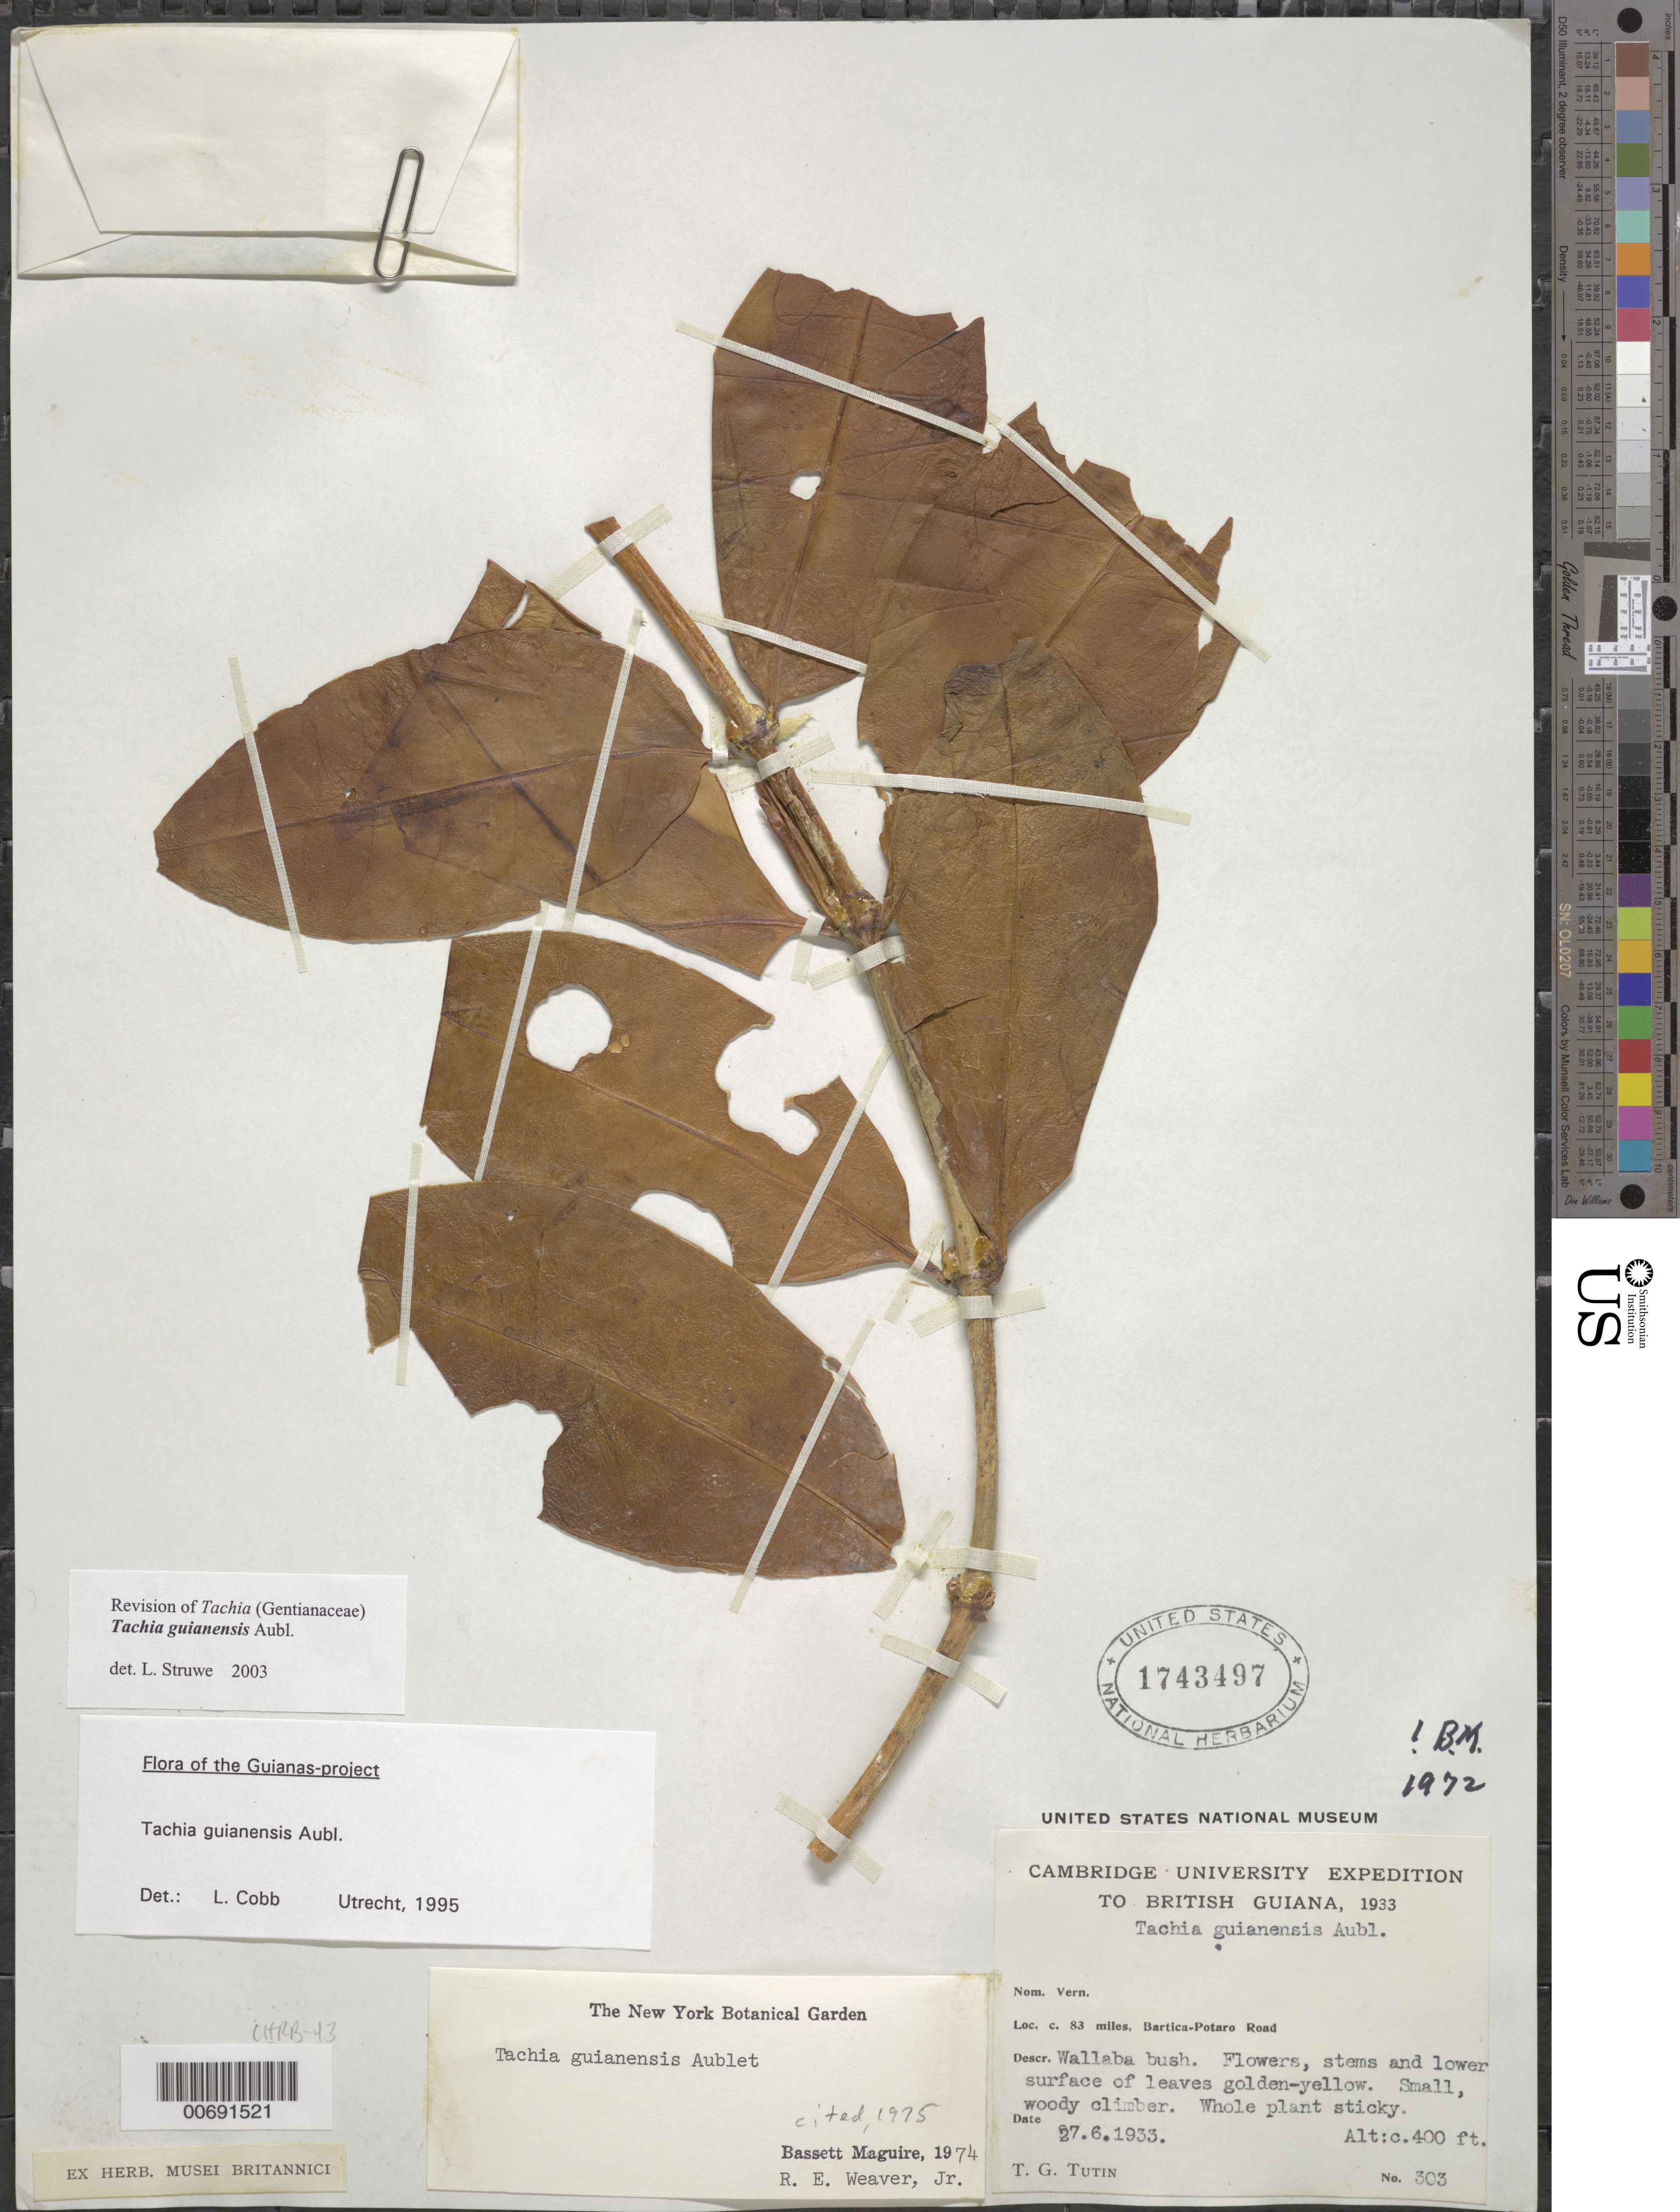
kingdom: Plantae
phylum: Tracheophyta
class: Magnoliopsida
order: Gentianales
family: Gentianaceae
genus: Tachia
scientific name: Tachia guianensis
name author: Aubl.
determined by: Cobb, L.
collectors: T. G. Tutin & A. Persaud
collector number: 303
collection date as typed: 27-Jun-33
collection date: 1933-06-27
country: Guyana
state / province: Potaro-Siparuni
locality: Bartica-Potaro road, mile 83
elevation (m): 122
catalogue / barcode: US 1743497